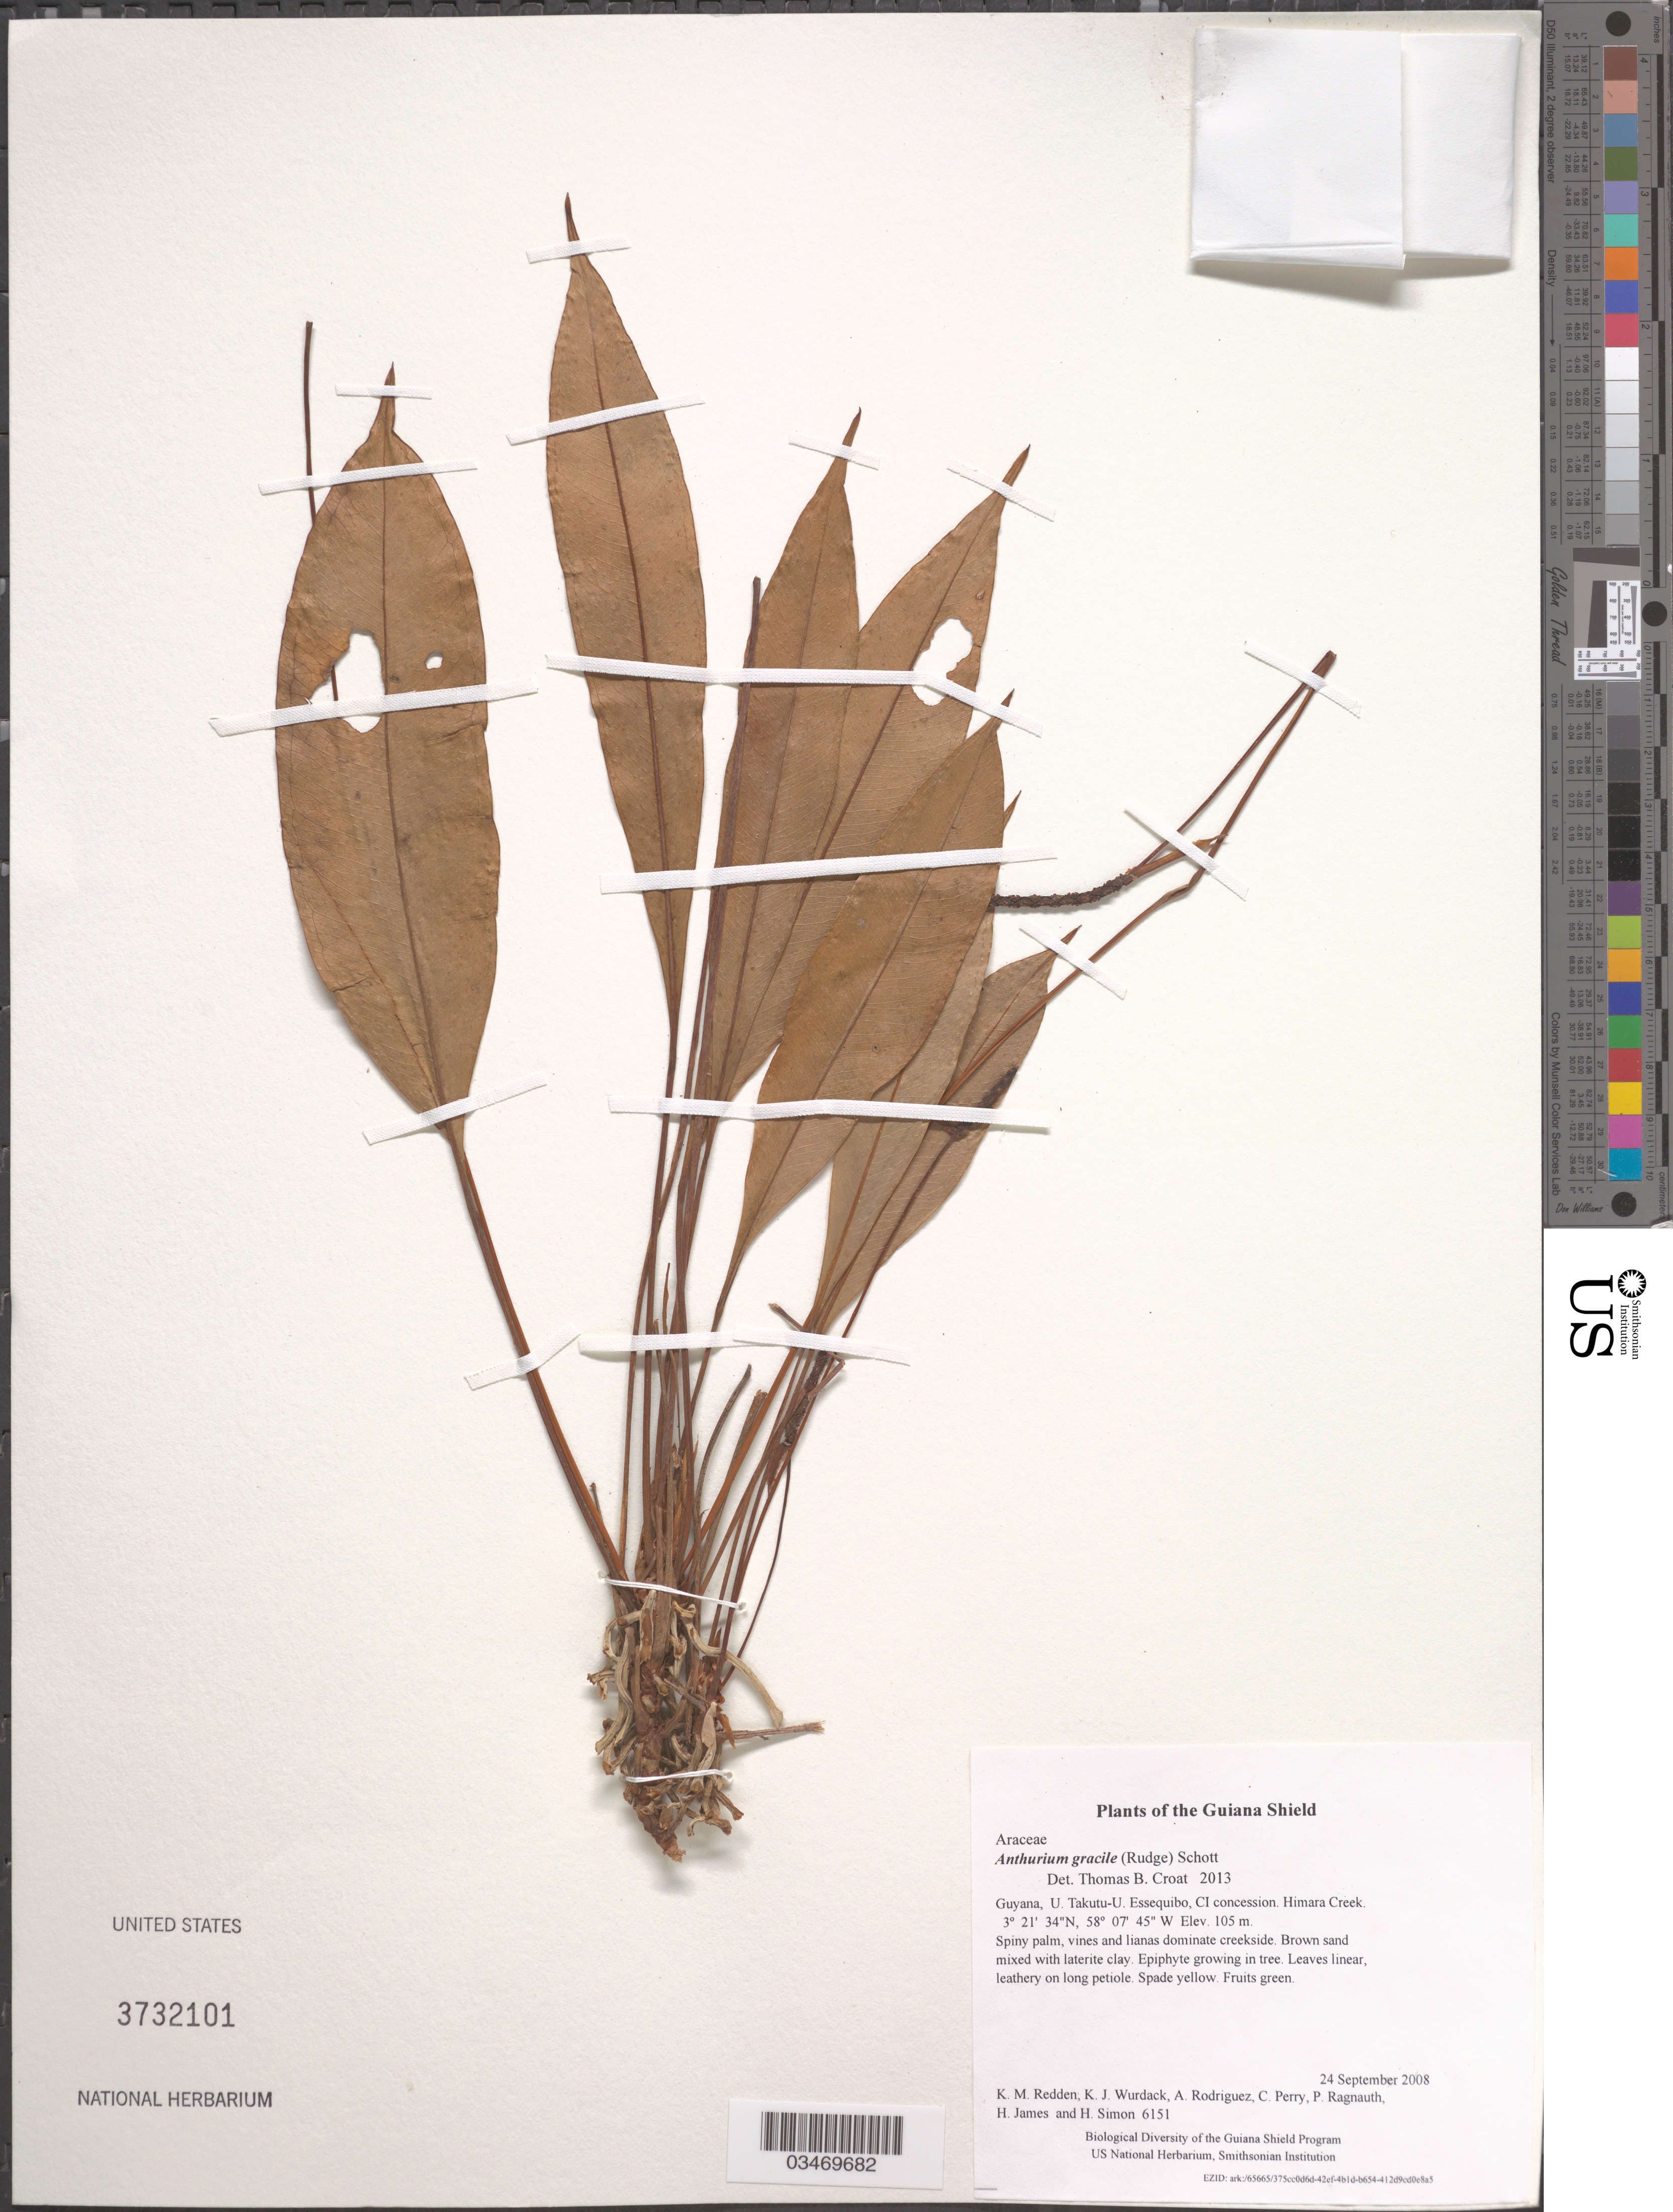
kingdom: Plantae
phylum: Tracheophyta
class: Liliopsida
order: Alismatales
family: Araceae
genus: Anthurium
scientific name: Anthurium gracile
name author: (Rudge) Schott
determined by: Croat, Thomas B., Missouri Botanical Garden (MO)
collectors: K. M. Redden, K. Wurdack, A. Rodriguez, C. Perry, P. Ragnauth, H. James & H. Simon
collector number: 6151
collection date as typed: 24 September 2008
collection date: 2008-09-24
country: Guyana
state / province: U. Takutu-U. Essequibo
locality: CI concession. Himara Creek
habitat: Spiny palm, vines and lianas dominate creekside. Brown sand mixed with laterite clay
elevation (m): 105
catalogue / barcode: US 3732101